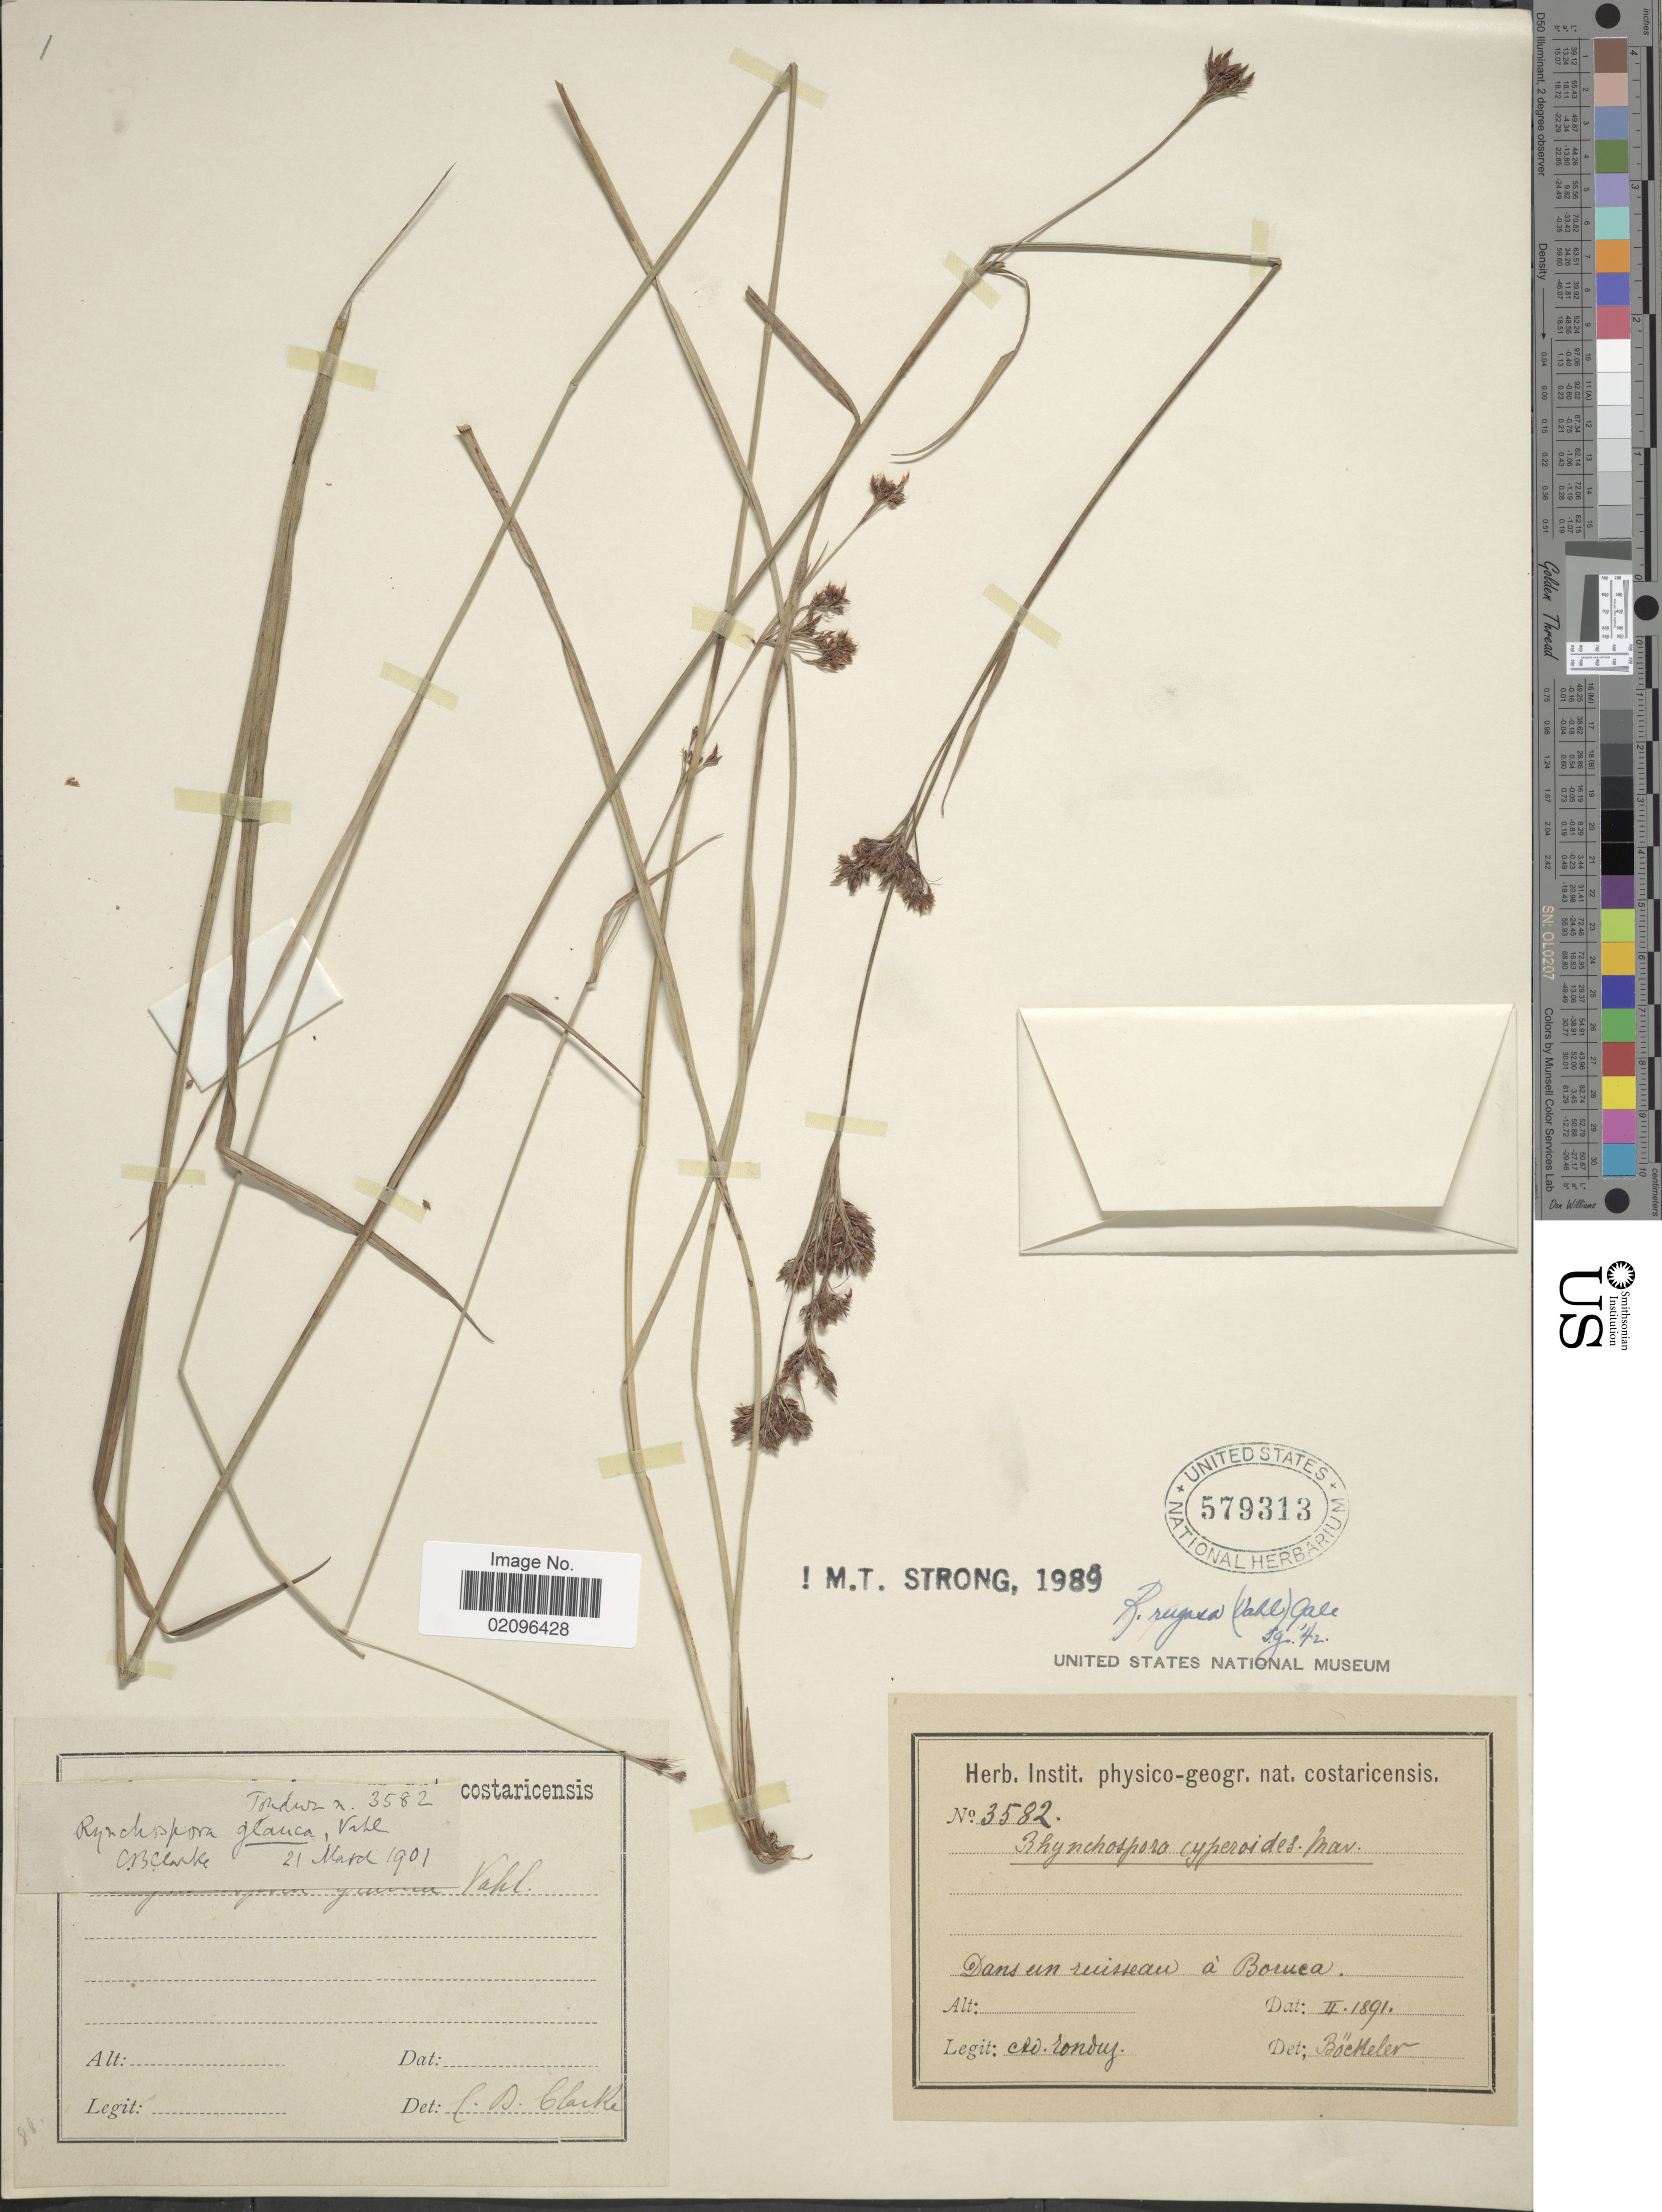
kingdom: Plantae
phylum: Tracheophyta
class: Liliopsida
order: Poales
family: Cyperaceae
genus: Rhynchospora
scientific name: Rhynchospora rugosa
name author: (Vahl) Gale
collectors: A. Tonduz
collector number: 3582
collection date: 1891-02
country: Costa Rica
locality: Dans un ruisseau a Boruca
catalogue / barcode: US 579313